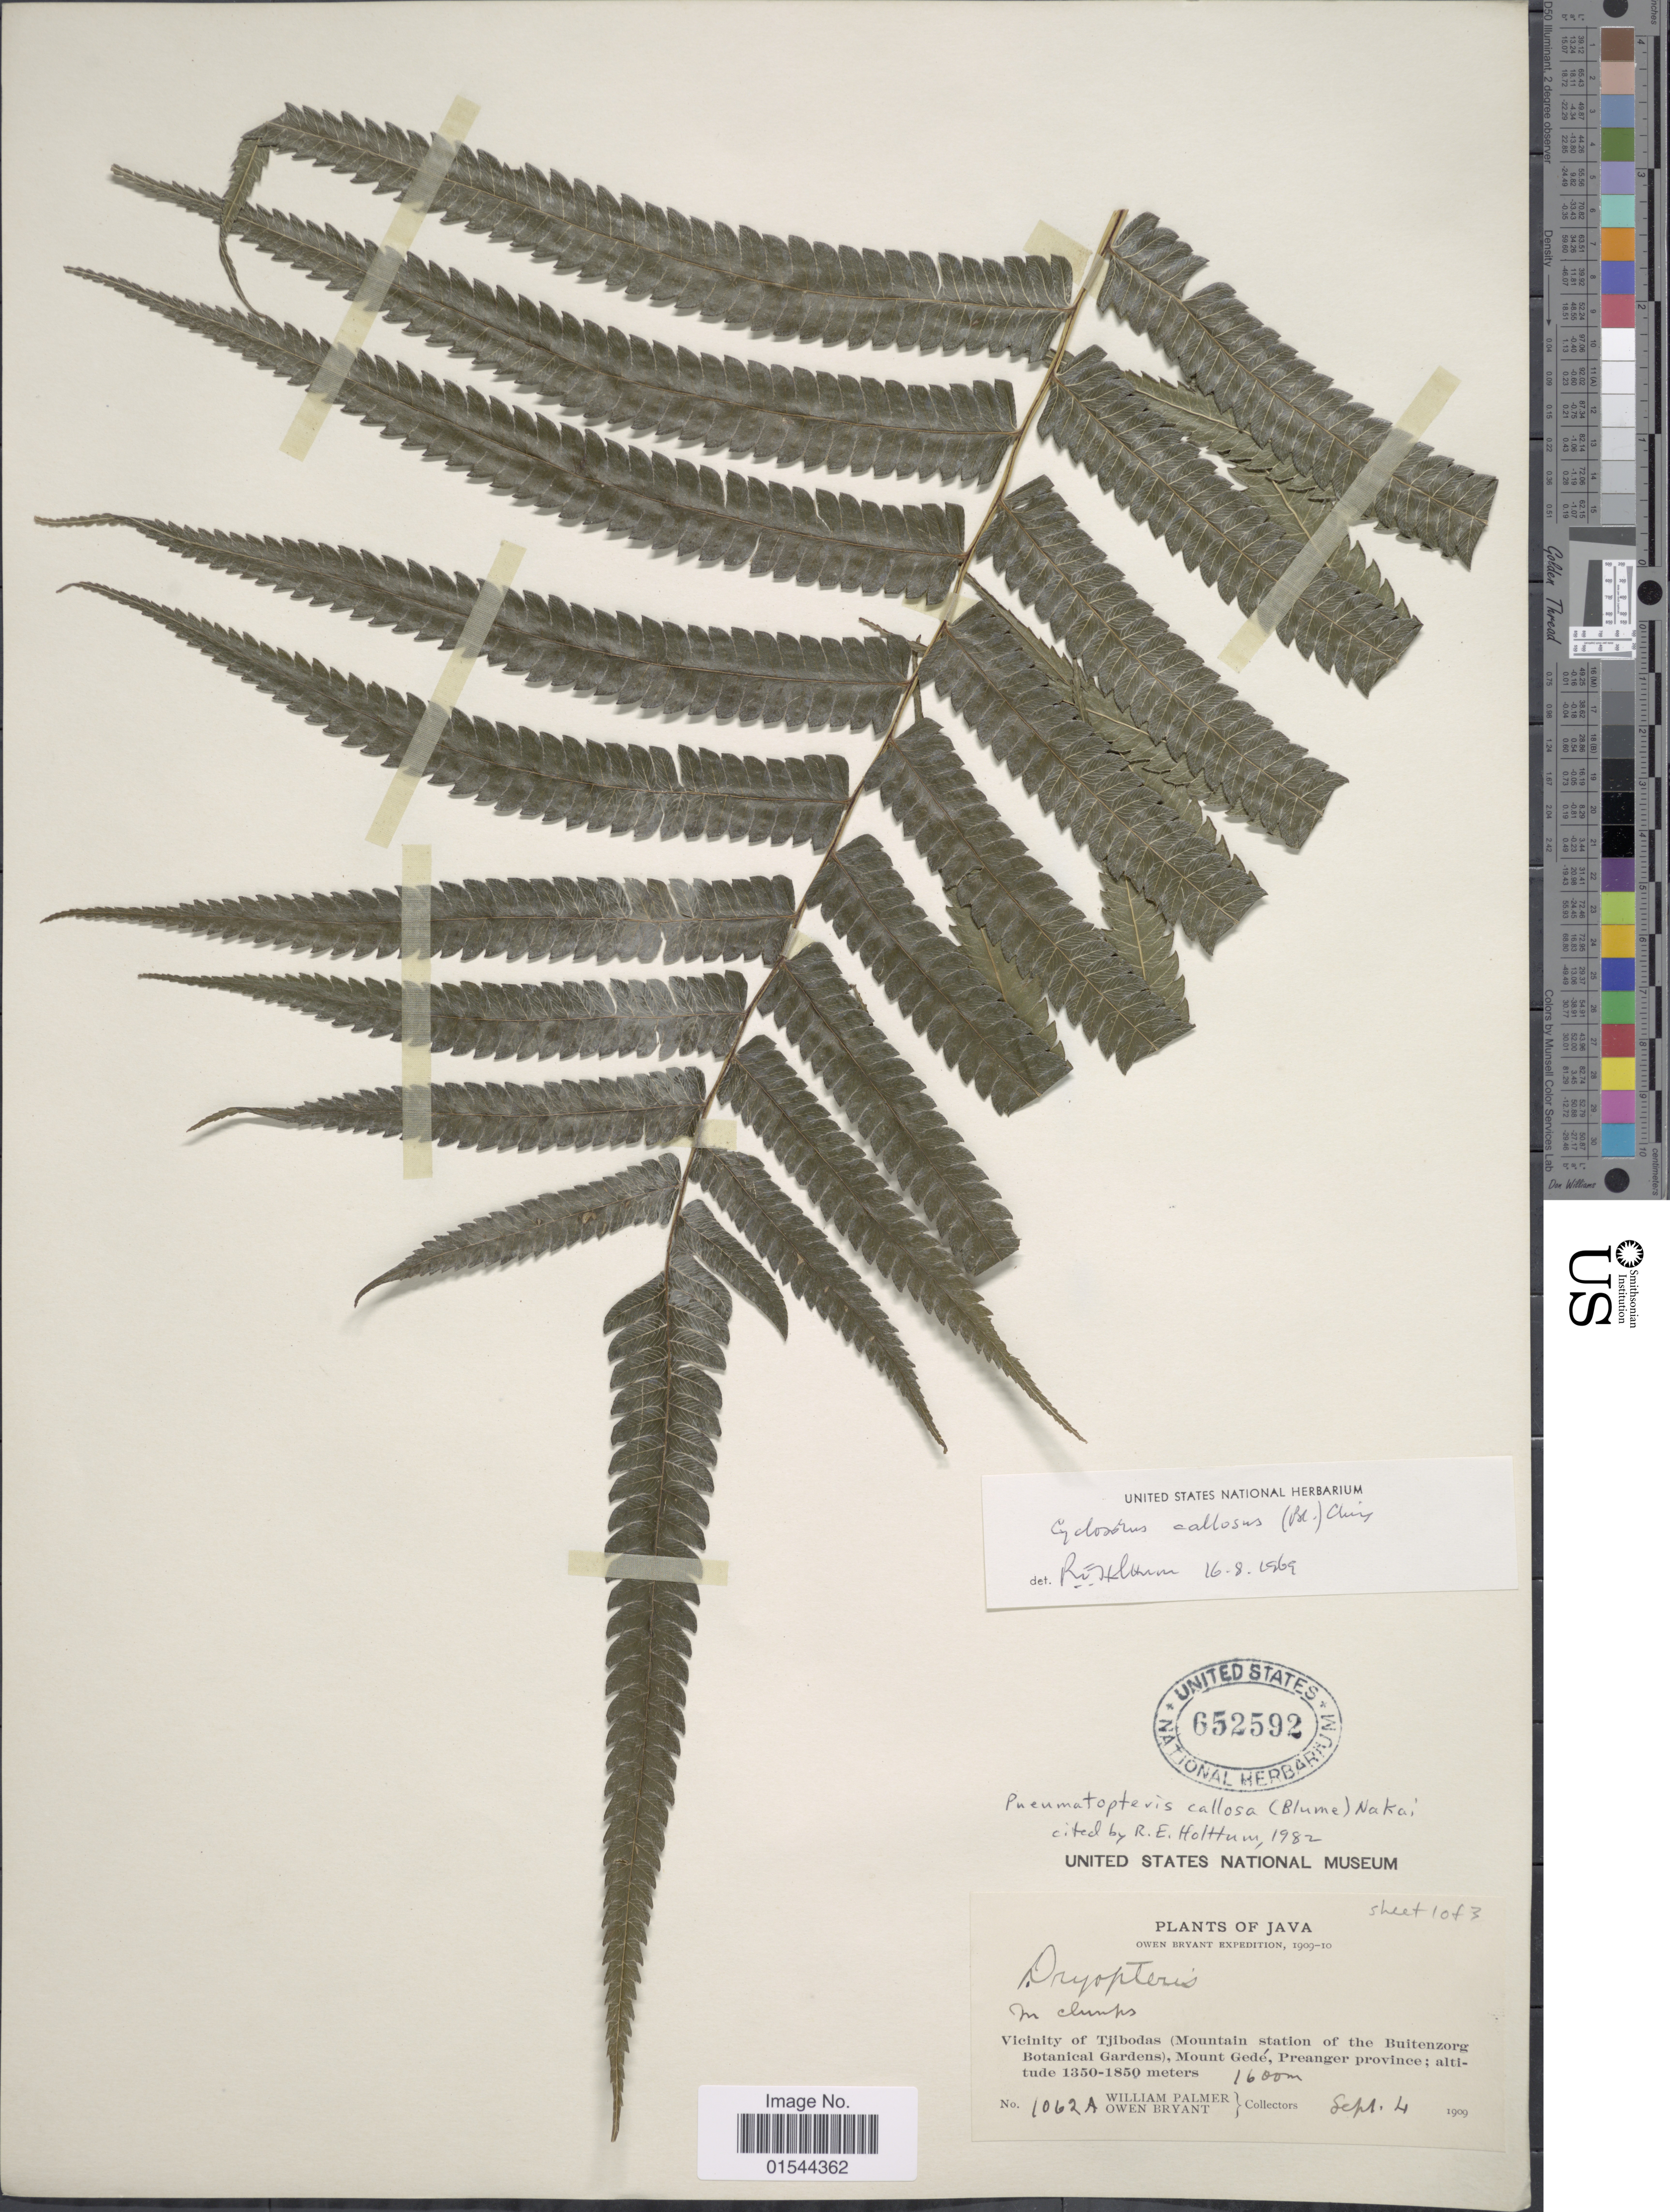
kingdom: Plantae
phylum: Tracheophyta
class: Polypodiopsida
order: Polypodiales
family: Thelypteridaceae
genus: Pneumatopteris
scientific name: Pneumatopteris callosa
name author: (Blume) Nakai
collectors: W. Palmer & O. Bryant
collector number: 1062A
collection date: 1909-09-04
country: Indonesia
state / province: Java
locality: Vicinity of Tjibodas (Mountain station of the Buitenzorg Botanical Gardens), Mount Gede, Preanger province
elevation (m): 1600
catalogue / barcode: US 652592